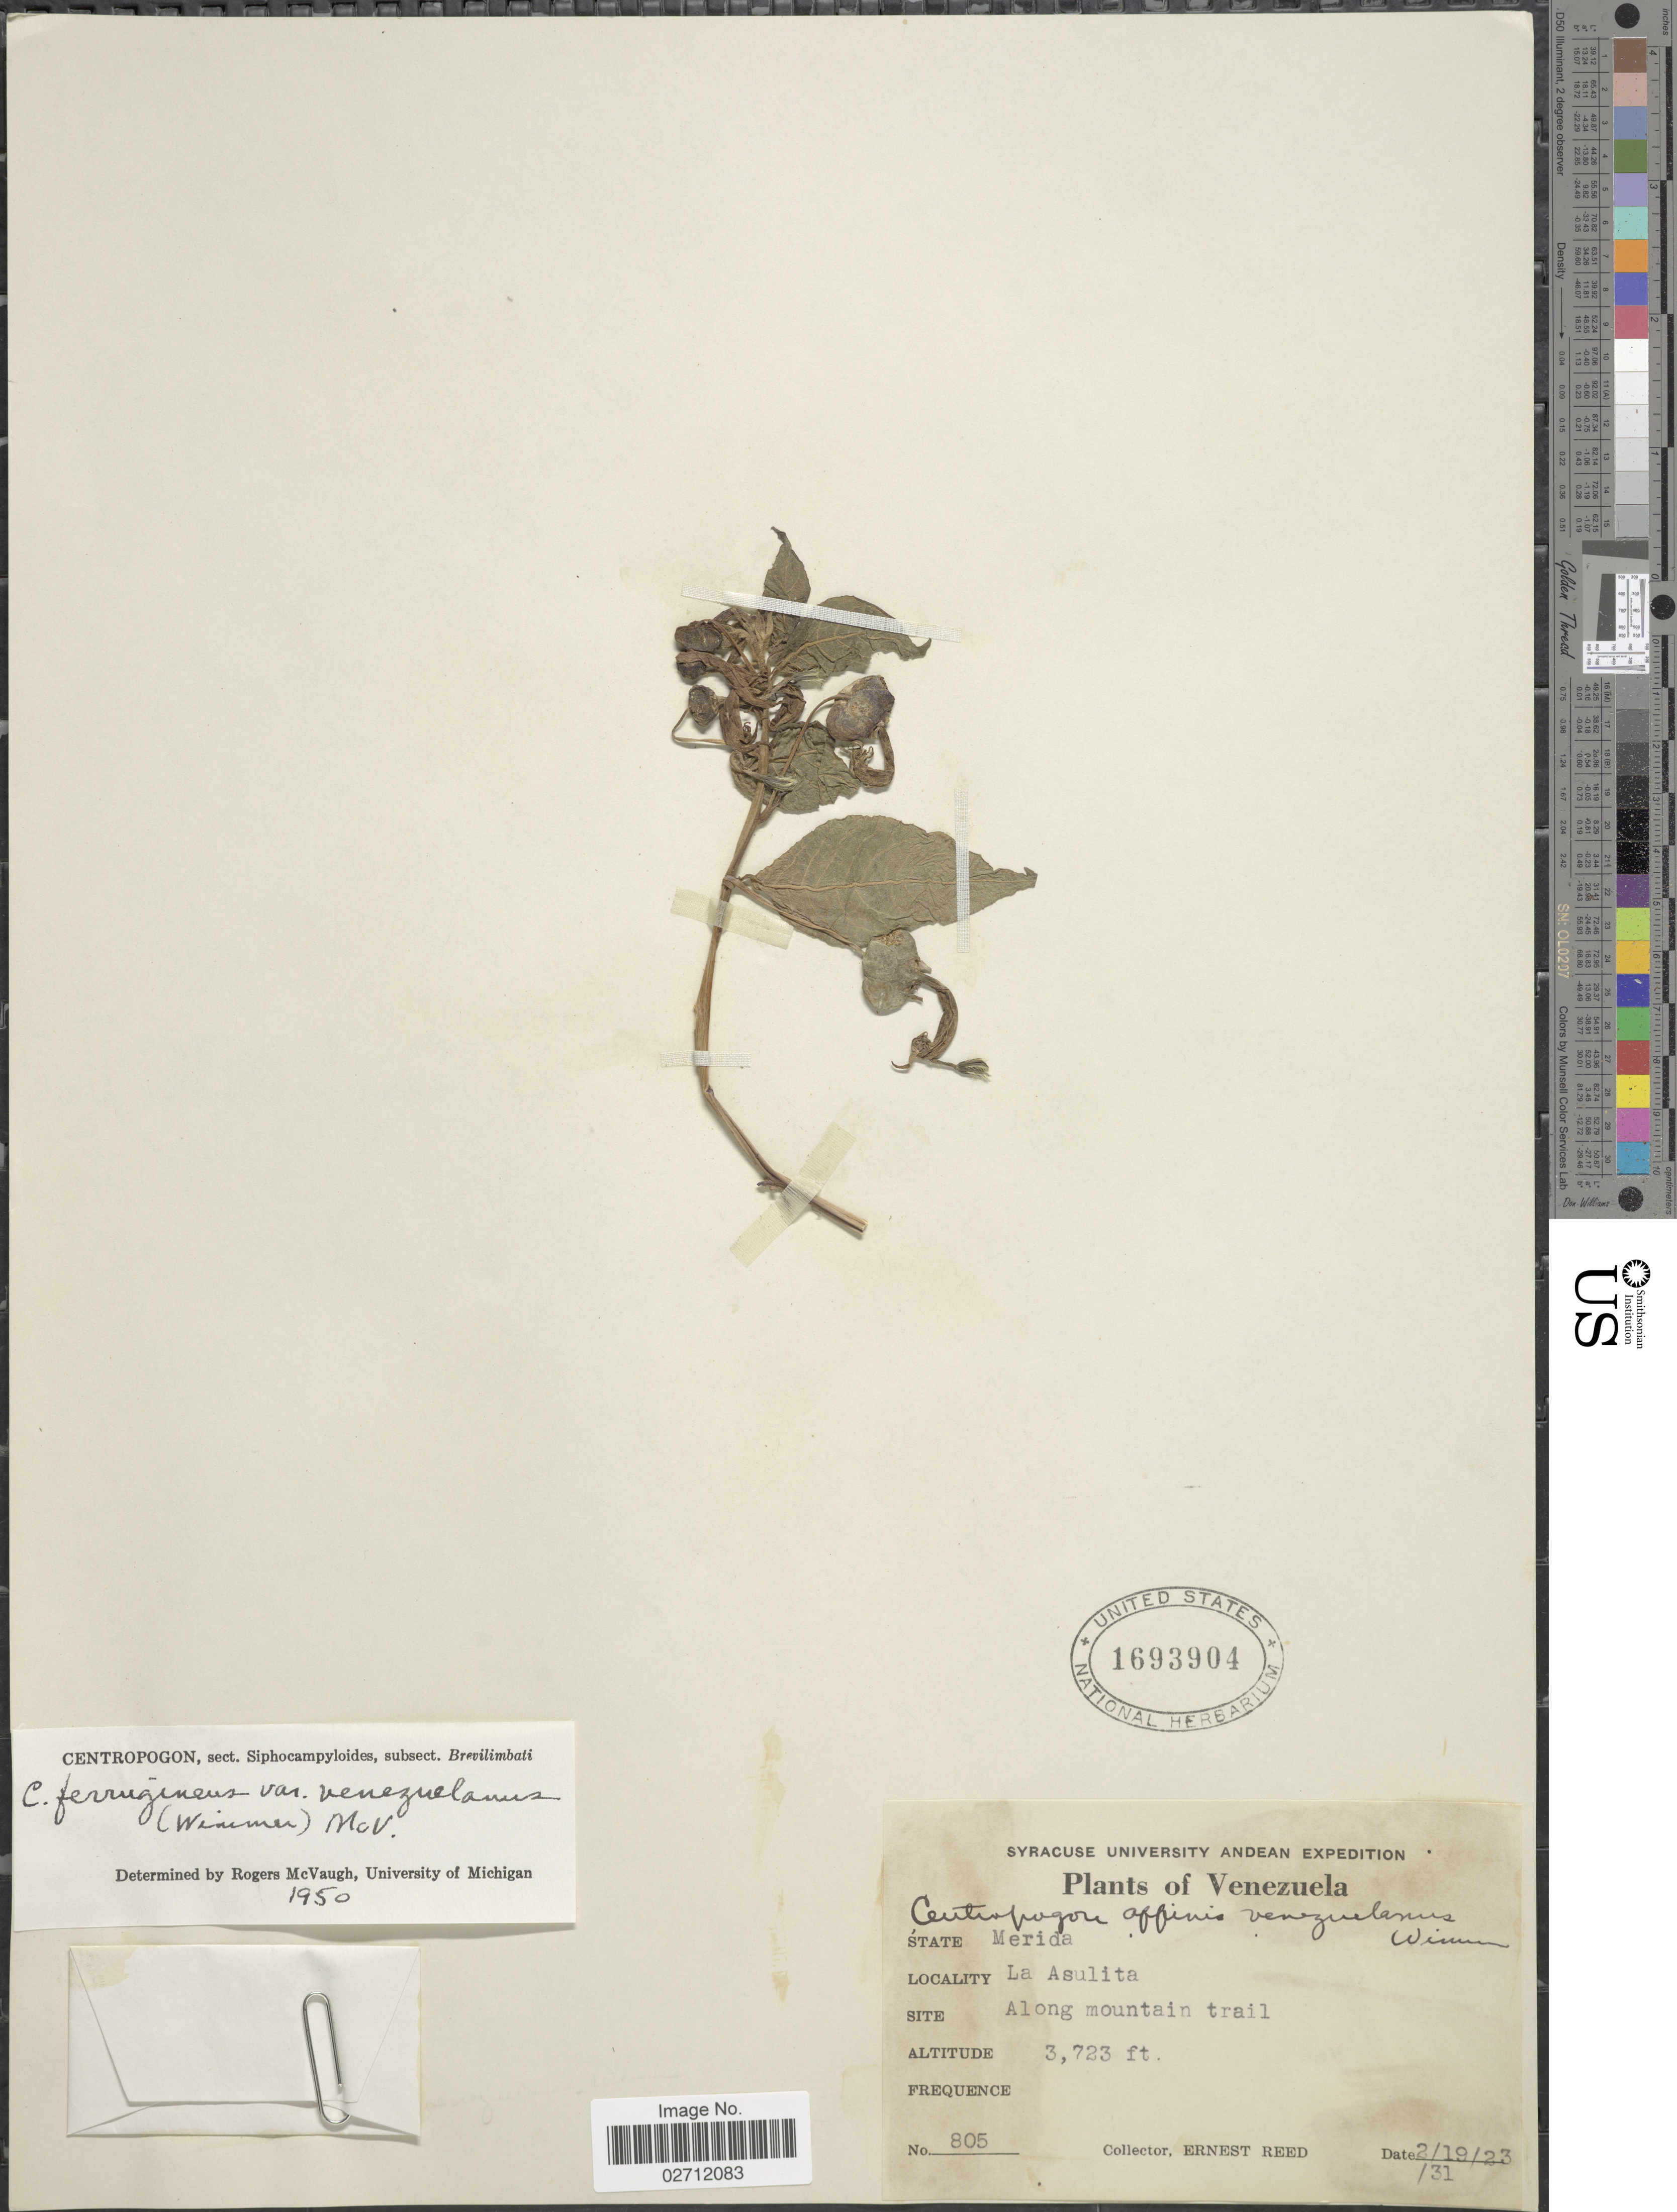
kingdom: Plantae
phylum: Tracheophyta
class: Magnoliopsida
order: Asterales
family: Campanulaceae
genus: Centropogon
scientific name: Centropogon ferrugineus var. venezuelanus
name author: (E. Wimm.) McVaugh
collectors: E. Reed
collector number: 805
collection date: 1923-02-19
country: Venezuela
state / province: Mérida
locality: La Asulita, along mountain trail.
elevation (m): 1135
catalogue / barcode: US 1693904